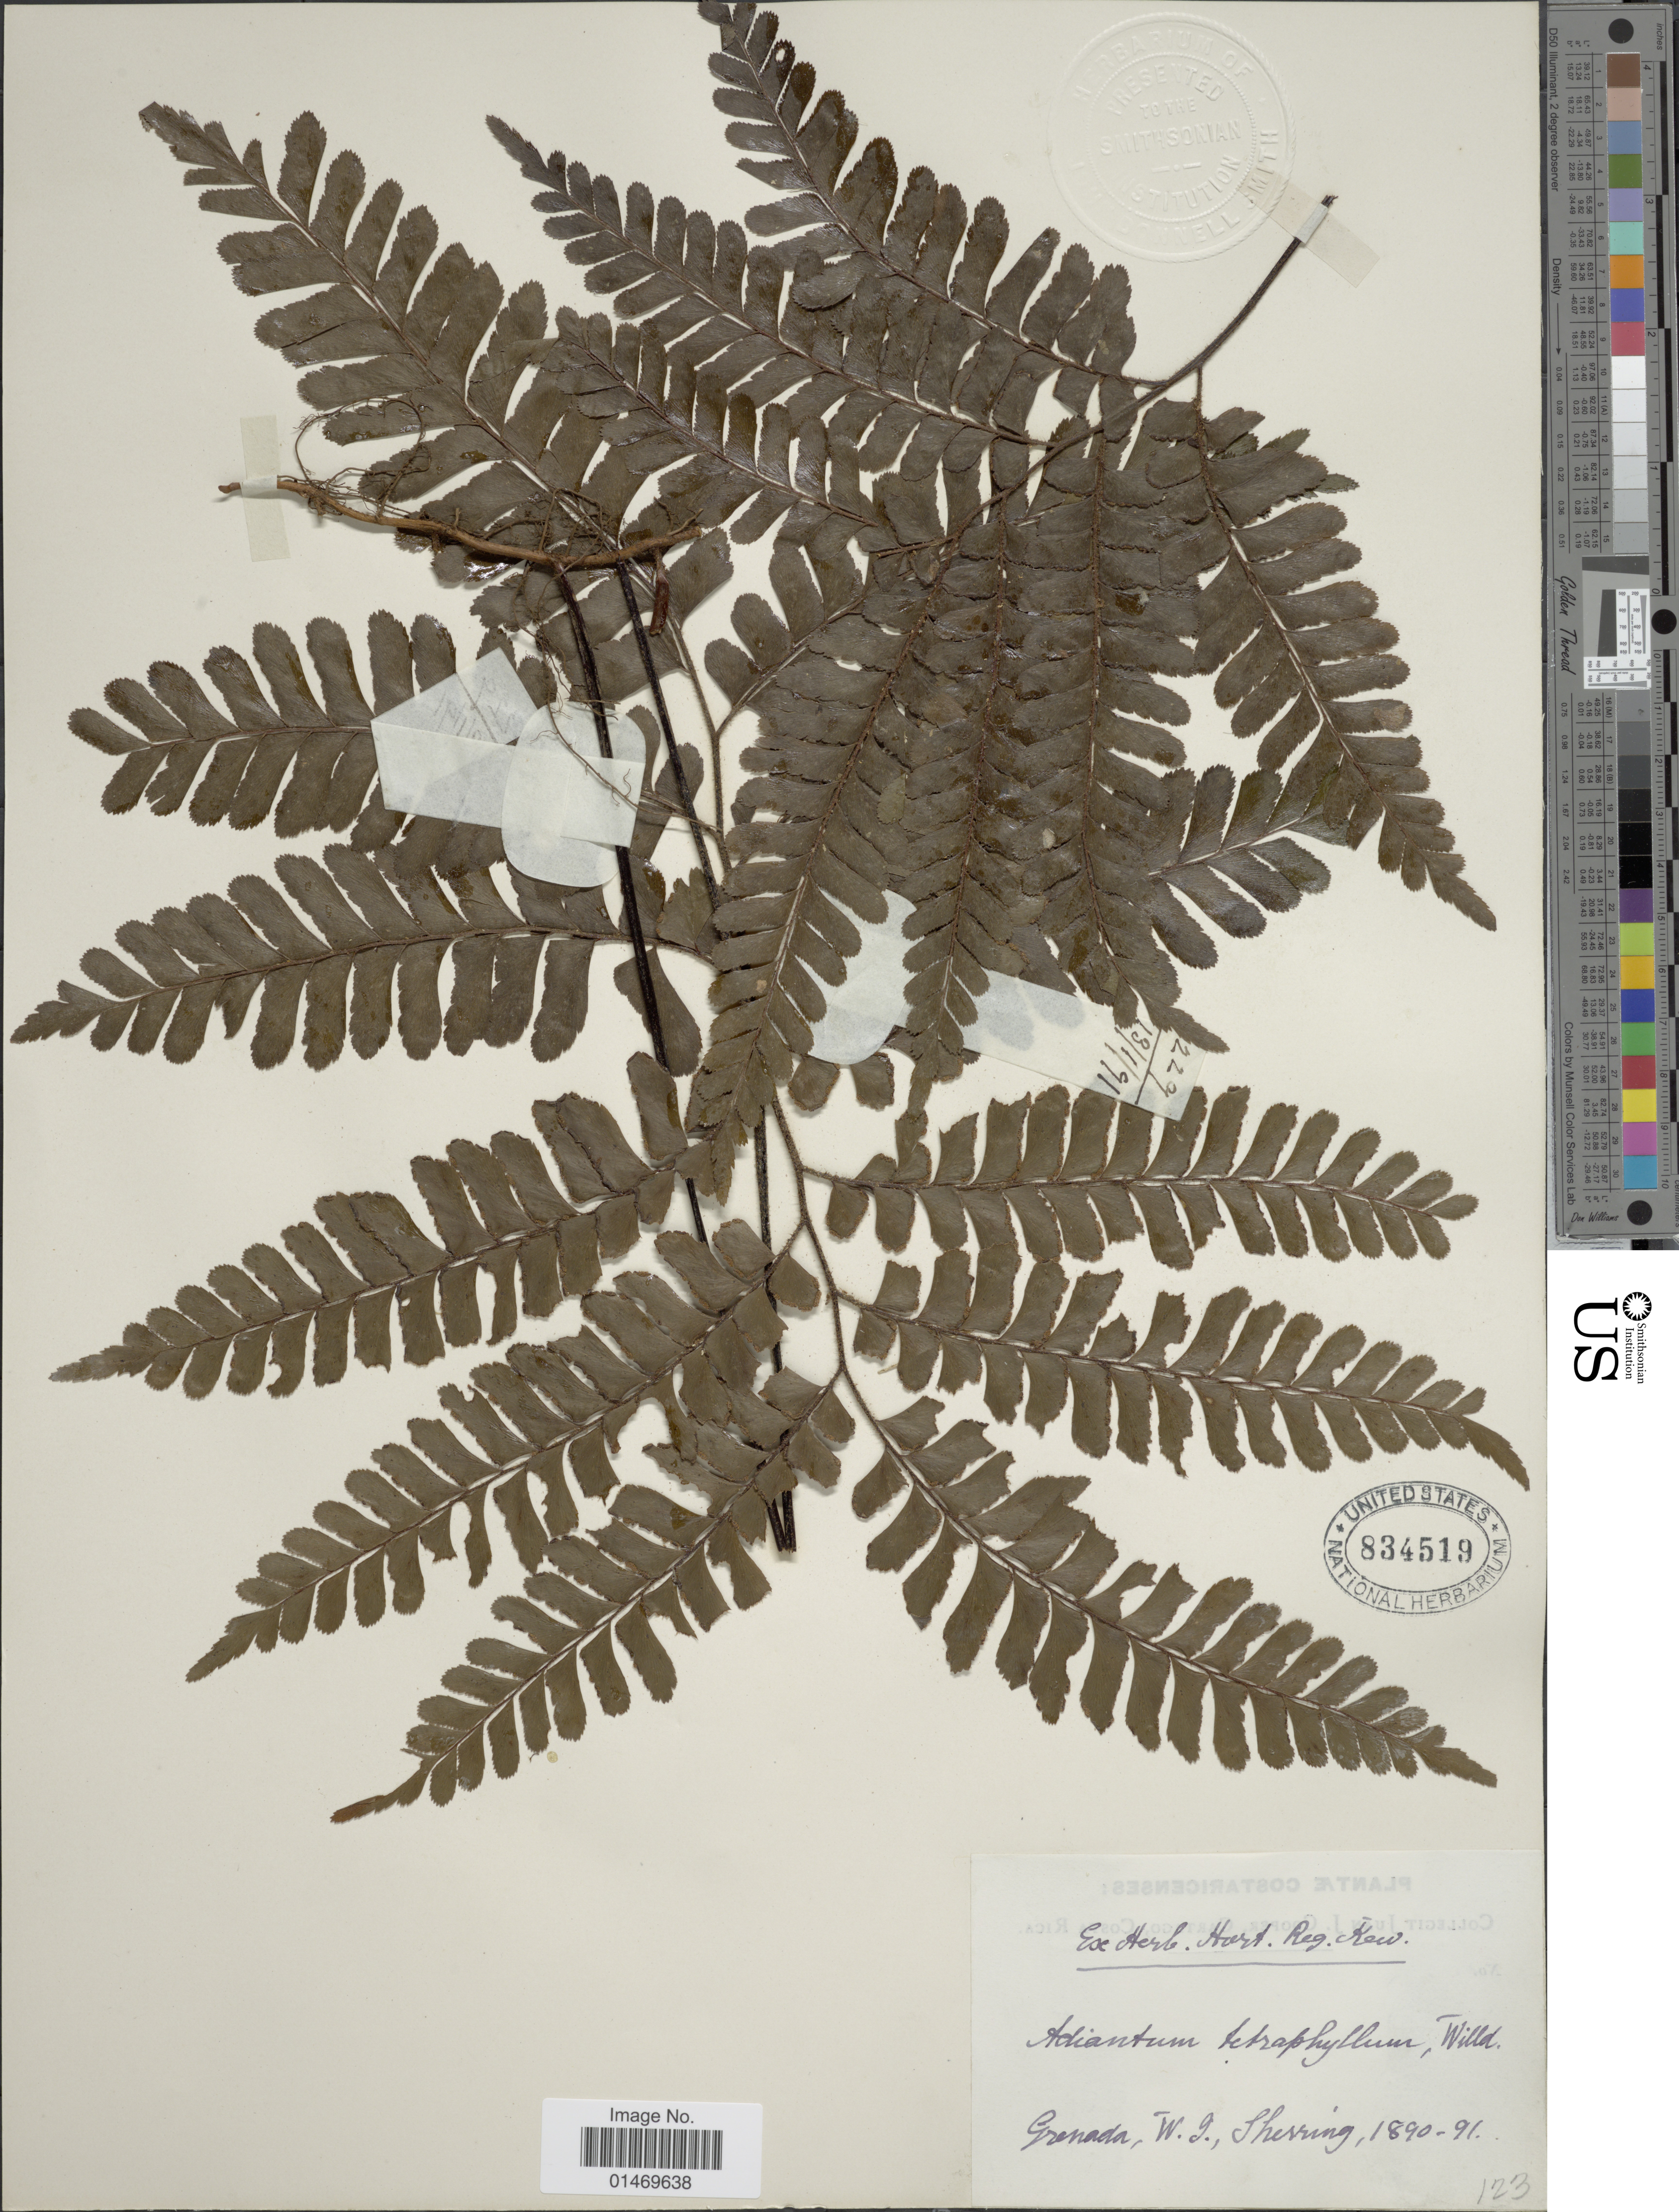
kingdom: Plantae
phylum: Tracheophyta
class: Polypodiopsida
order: Polypodiales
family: Pteridaceae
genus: Adiantum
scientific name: Adiantum tetraphyllum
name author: Humb. & Bonpl. ex Willd.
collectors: W. Sherring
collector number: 123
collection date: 1890/1891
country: Grenada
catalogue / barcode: US 834519